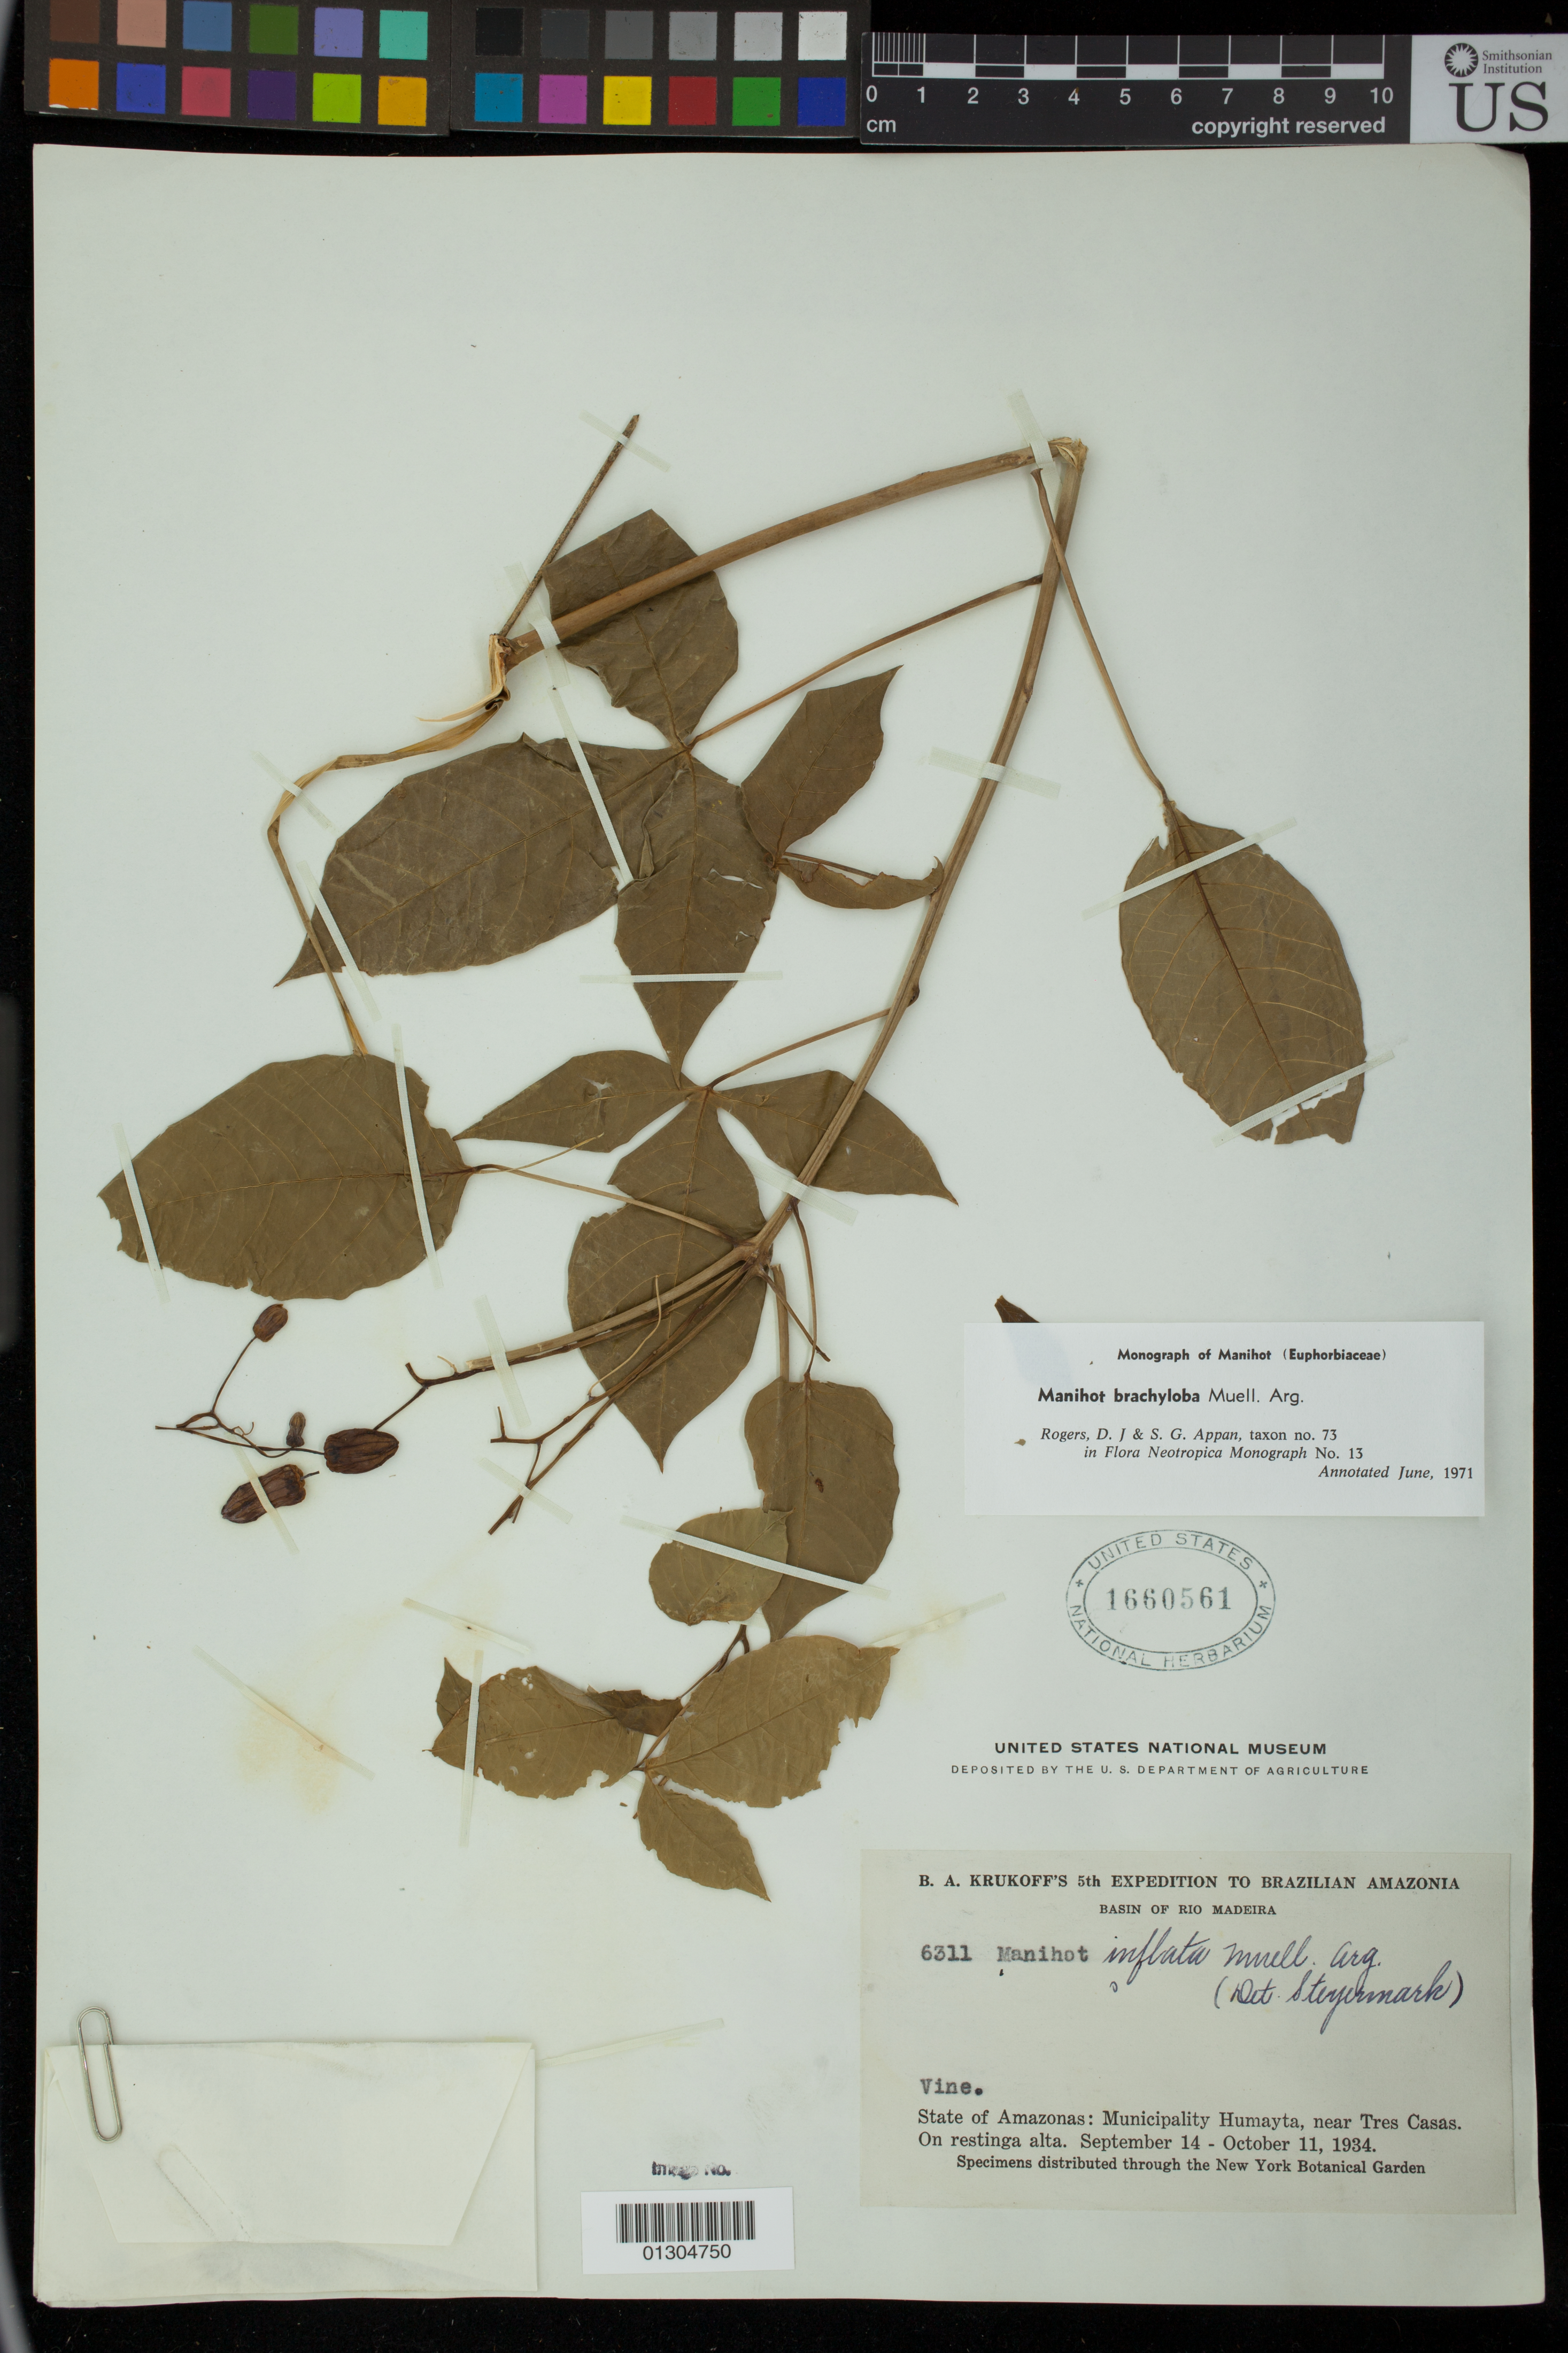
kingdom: Plantae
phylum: Tracheophyta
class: Magnoliopsida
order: Malpighiales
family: Euphorbiaceae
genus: Manihot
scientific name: Manihot brachyloba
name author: Müll. Arg.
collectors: B. A. Krukoff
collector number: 6311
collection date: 1934-09-14/1934-10-11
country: Brazil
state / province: Amazonas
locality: Municipality Humayta, near Tres Casas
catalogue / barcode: US 1660561